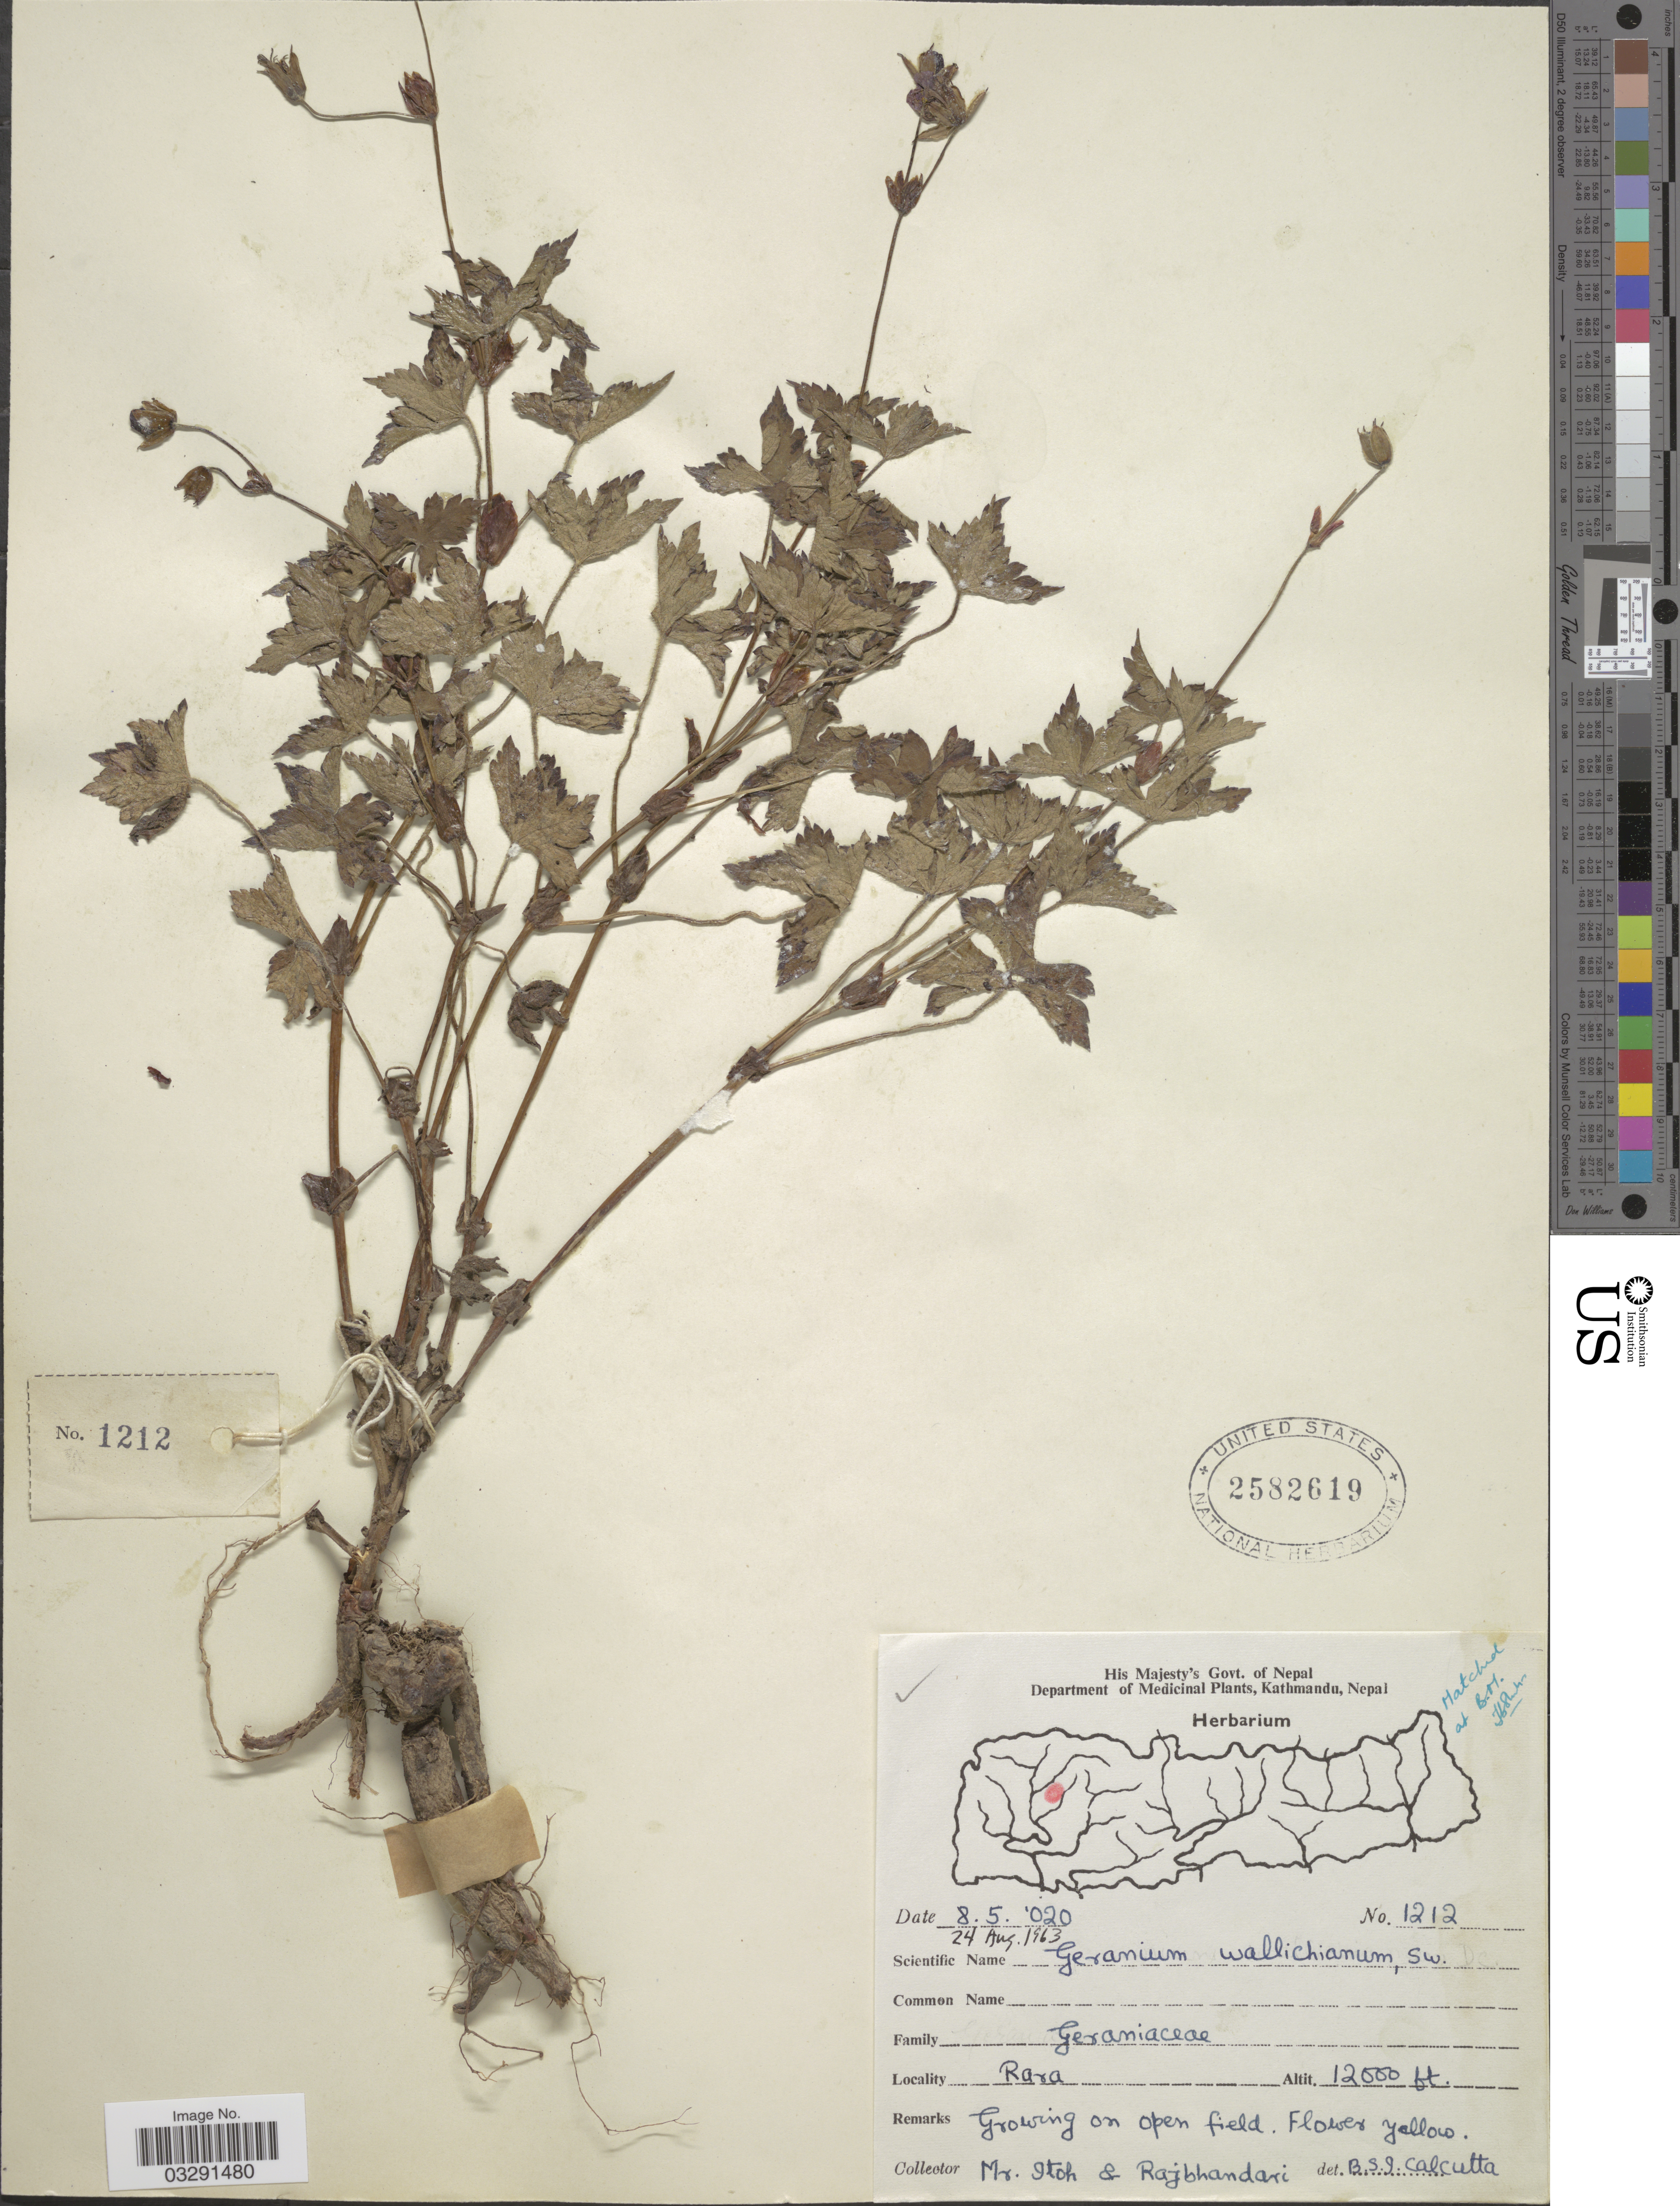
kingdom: Plantae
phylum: Tracheophyta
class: Magnoliopsida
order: Geraniales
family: Geraniaceae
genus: Geranium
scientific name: Geranium wallichianum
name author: D. Don ex Sweet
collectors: Mr. Itoh & Rajbhandari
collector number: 1212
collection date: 1963-08-24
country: Nepal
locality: Rara.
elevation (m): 3658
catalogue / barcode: US 2582619